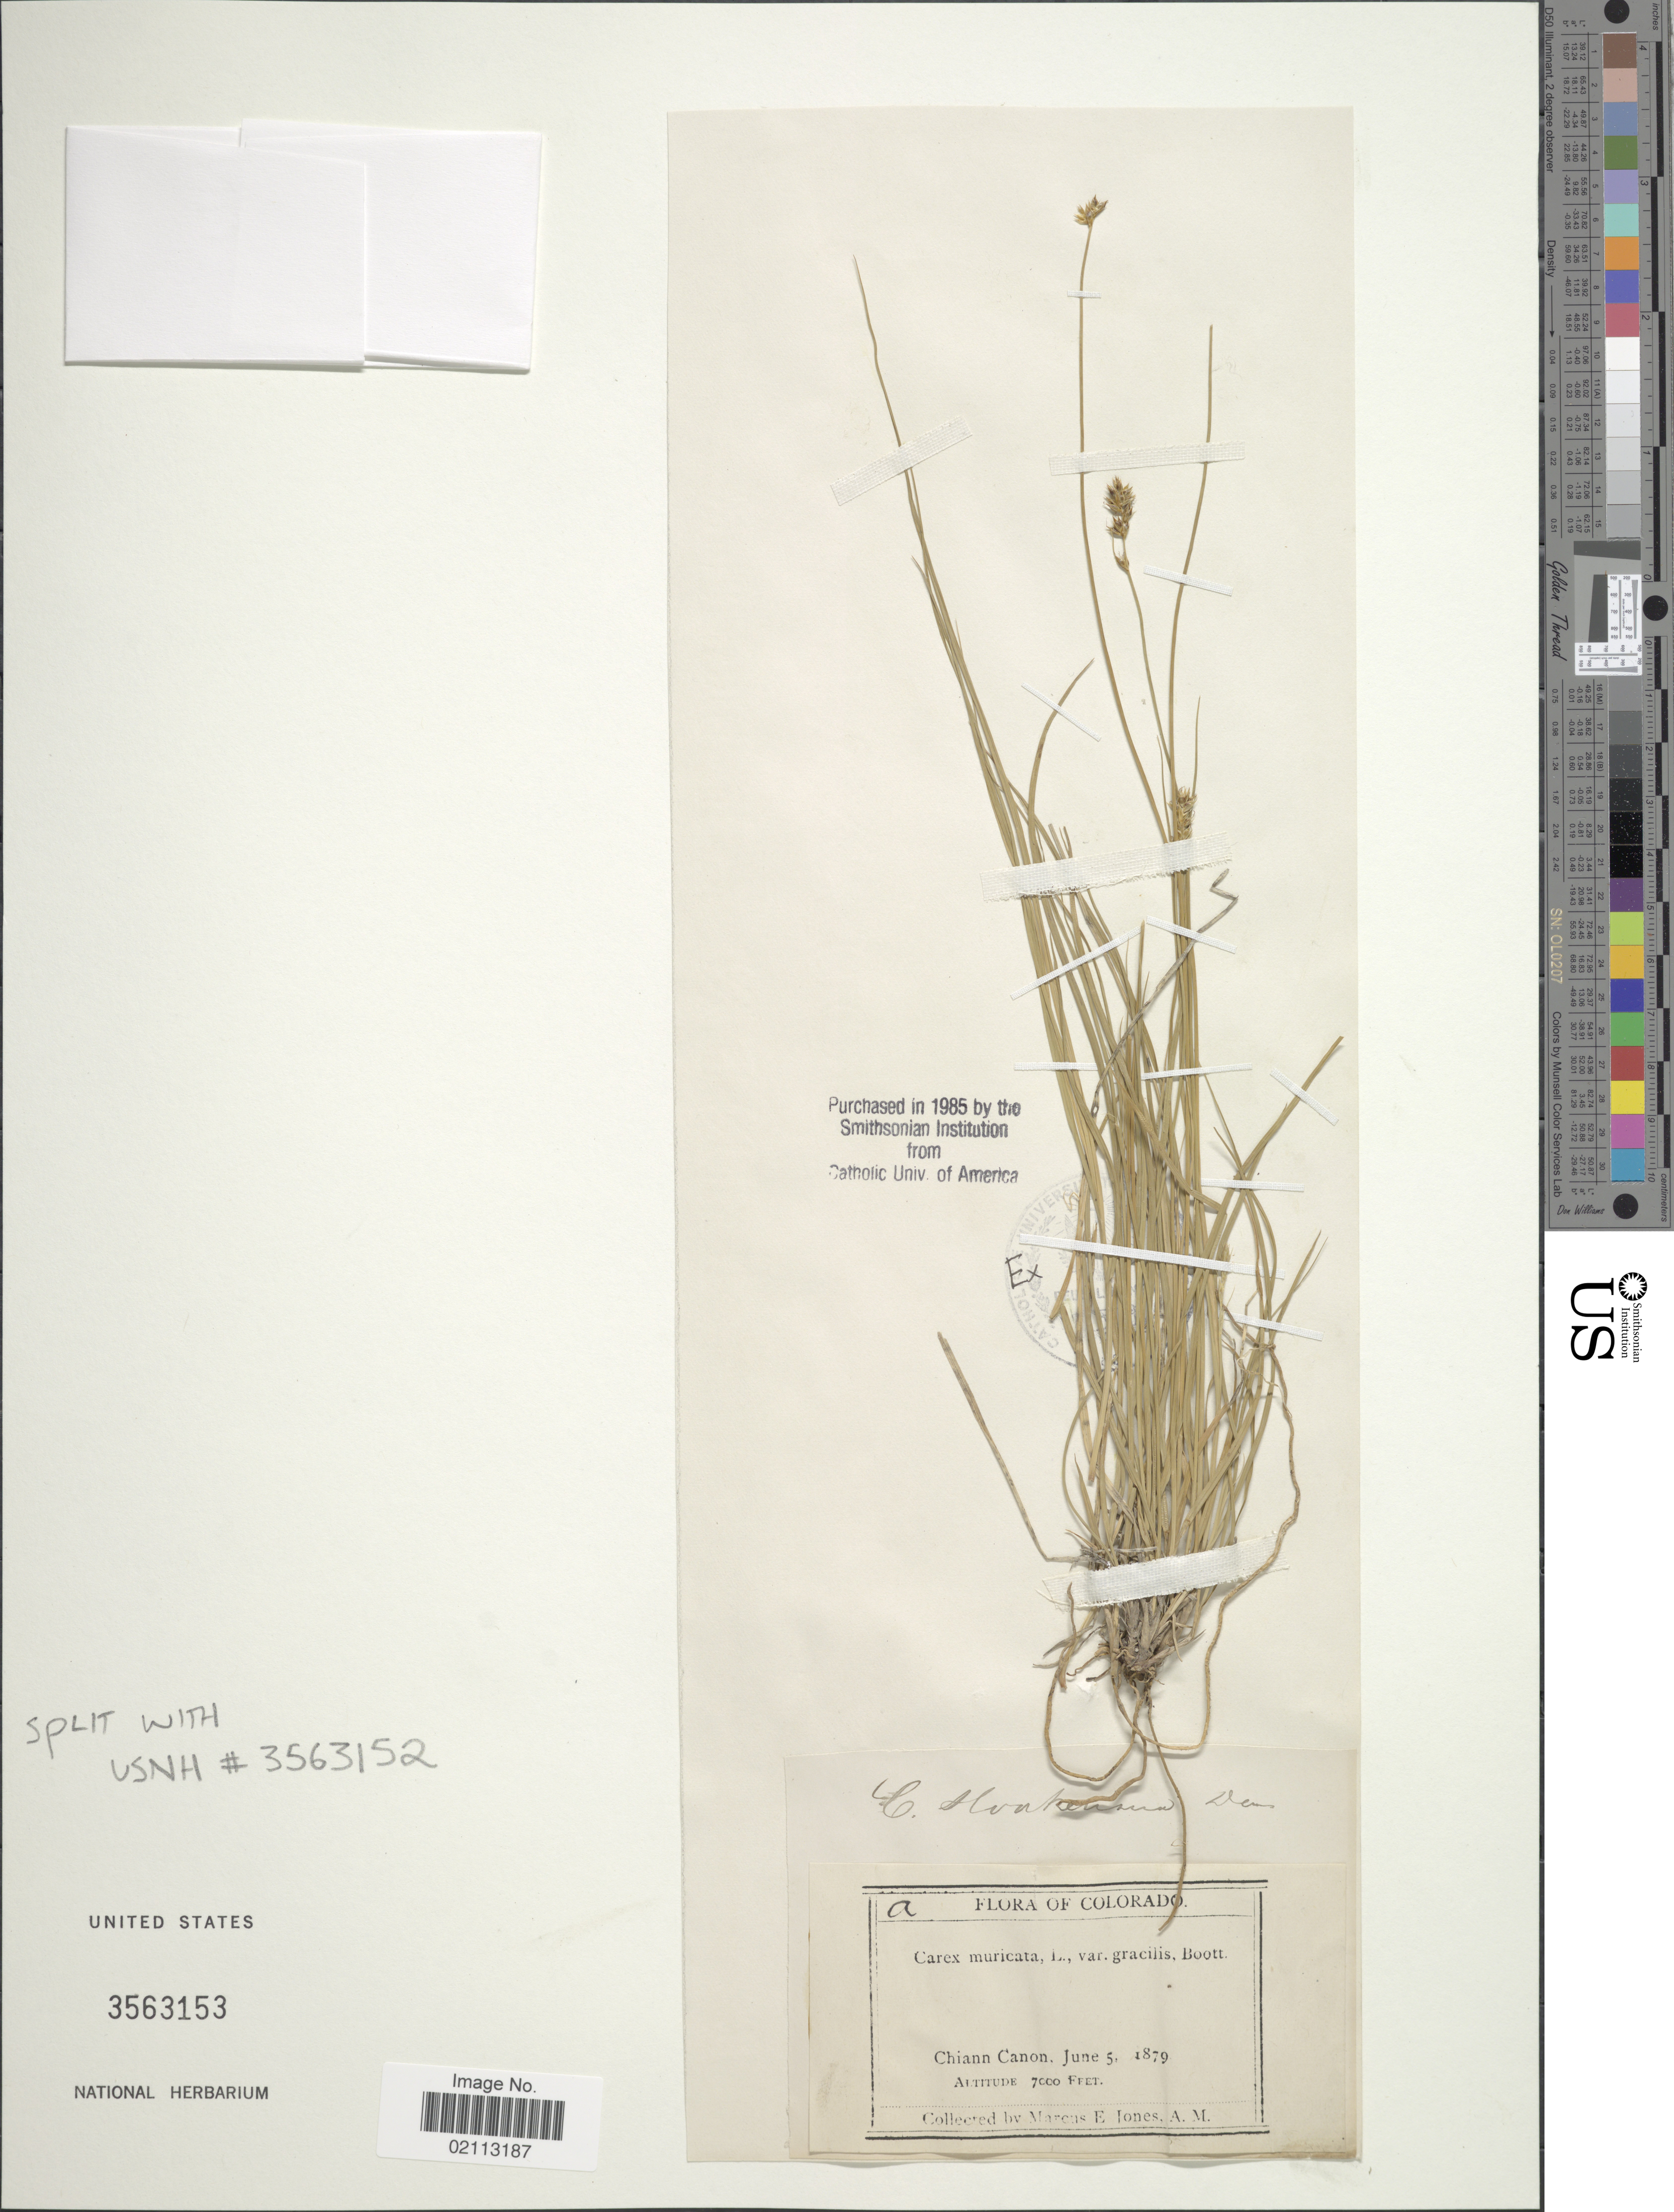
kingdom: Plantae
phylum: Tracheophyta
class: Liliopsida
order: Poales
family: Cyperaceae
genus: Carex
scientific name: Carex hookeriana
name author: Dewey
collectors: M. E. Jones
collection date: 1879-06-05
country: United States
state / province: Colorado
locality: Chiann Canon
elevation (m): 2134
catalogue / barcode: US 3563153